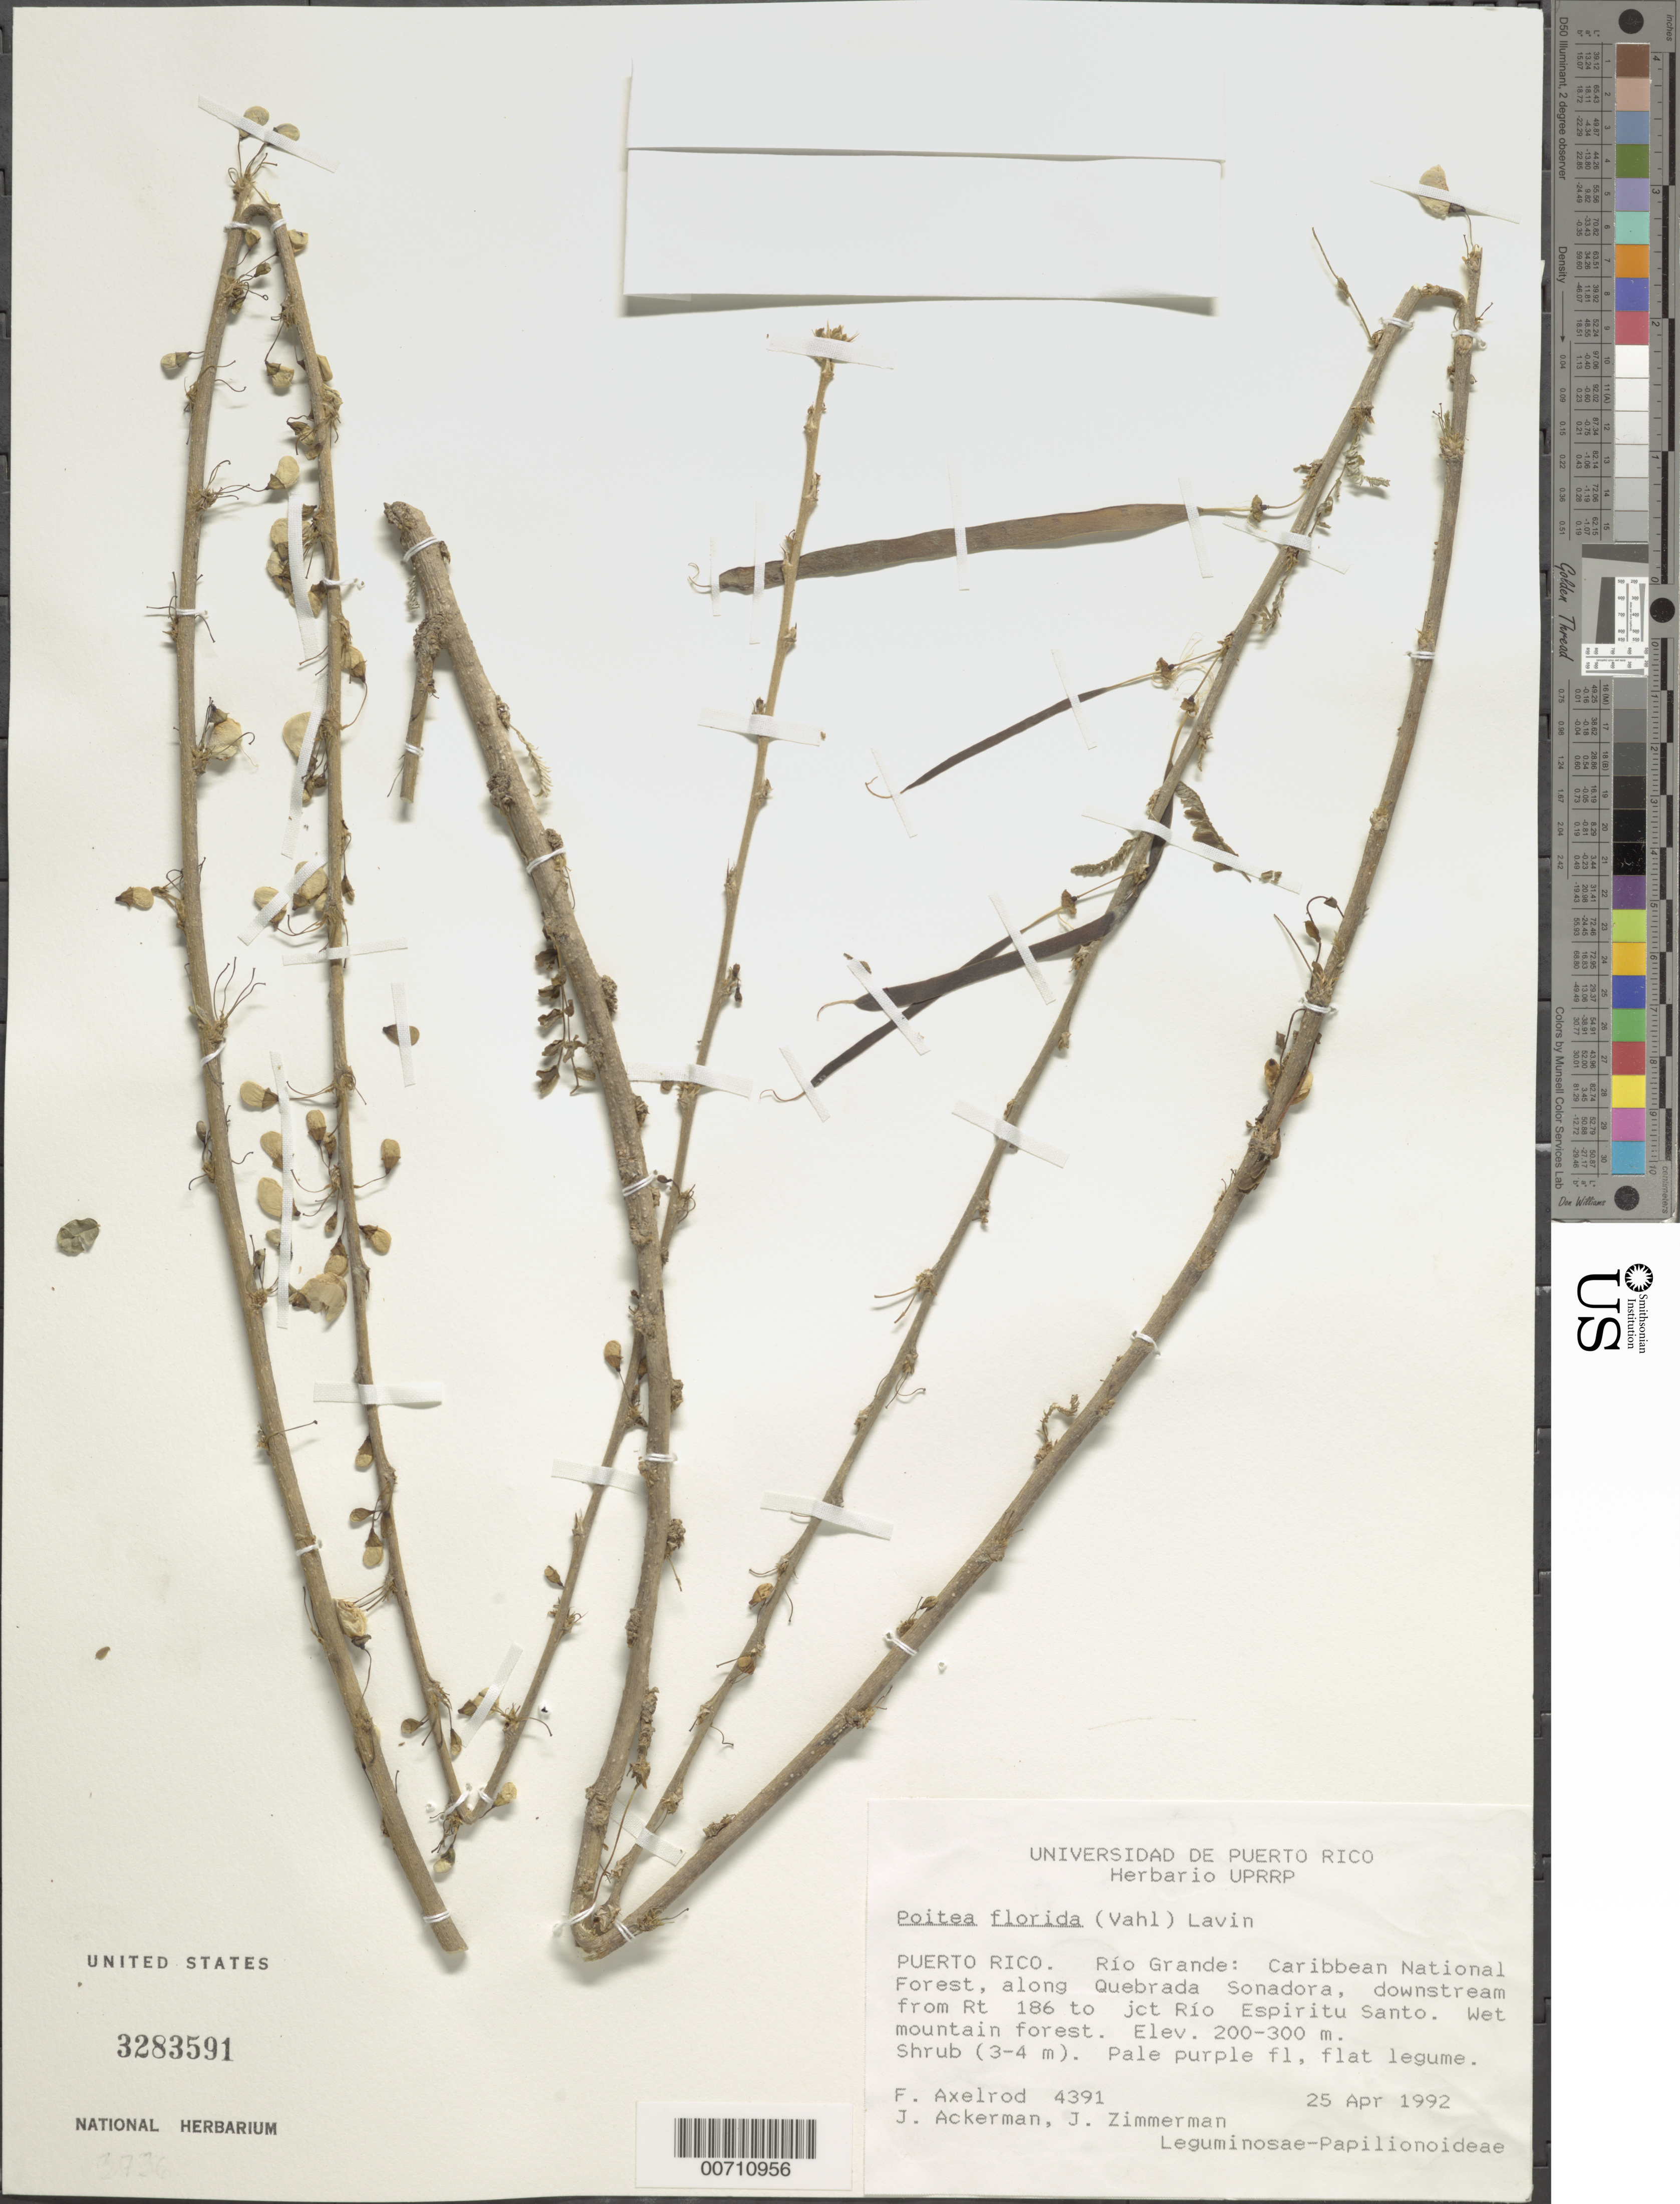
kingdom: Plantae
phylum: Tracheophyta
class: Magnoliopsida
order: Fabales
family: Fabaceae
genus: Poitea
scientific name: Poitea florida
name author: (Vahl) Lavin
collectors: F. S. Axelrod, J. D. Ackerman & J. Zimmerman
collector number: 4391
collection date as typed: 25 Apr 1992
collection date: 1992-04-25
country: Puerto Rico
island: Greater Antilles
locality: Rio Grande: Carib. Natl. Forest, along Quebrada Sonadora, downstream from Rt 186 to jct Rio Espiritu Santo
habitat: Wet mountain forest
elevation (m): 200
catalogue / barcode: US 3283591